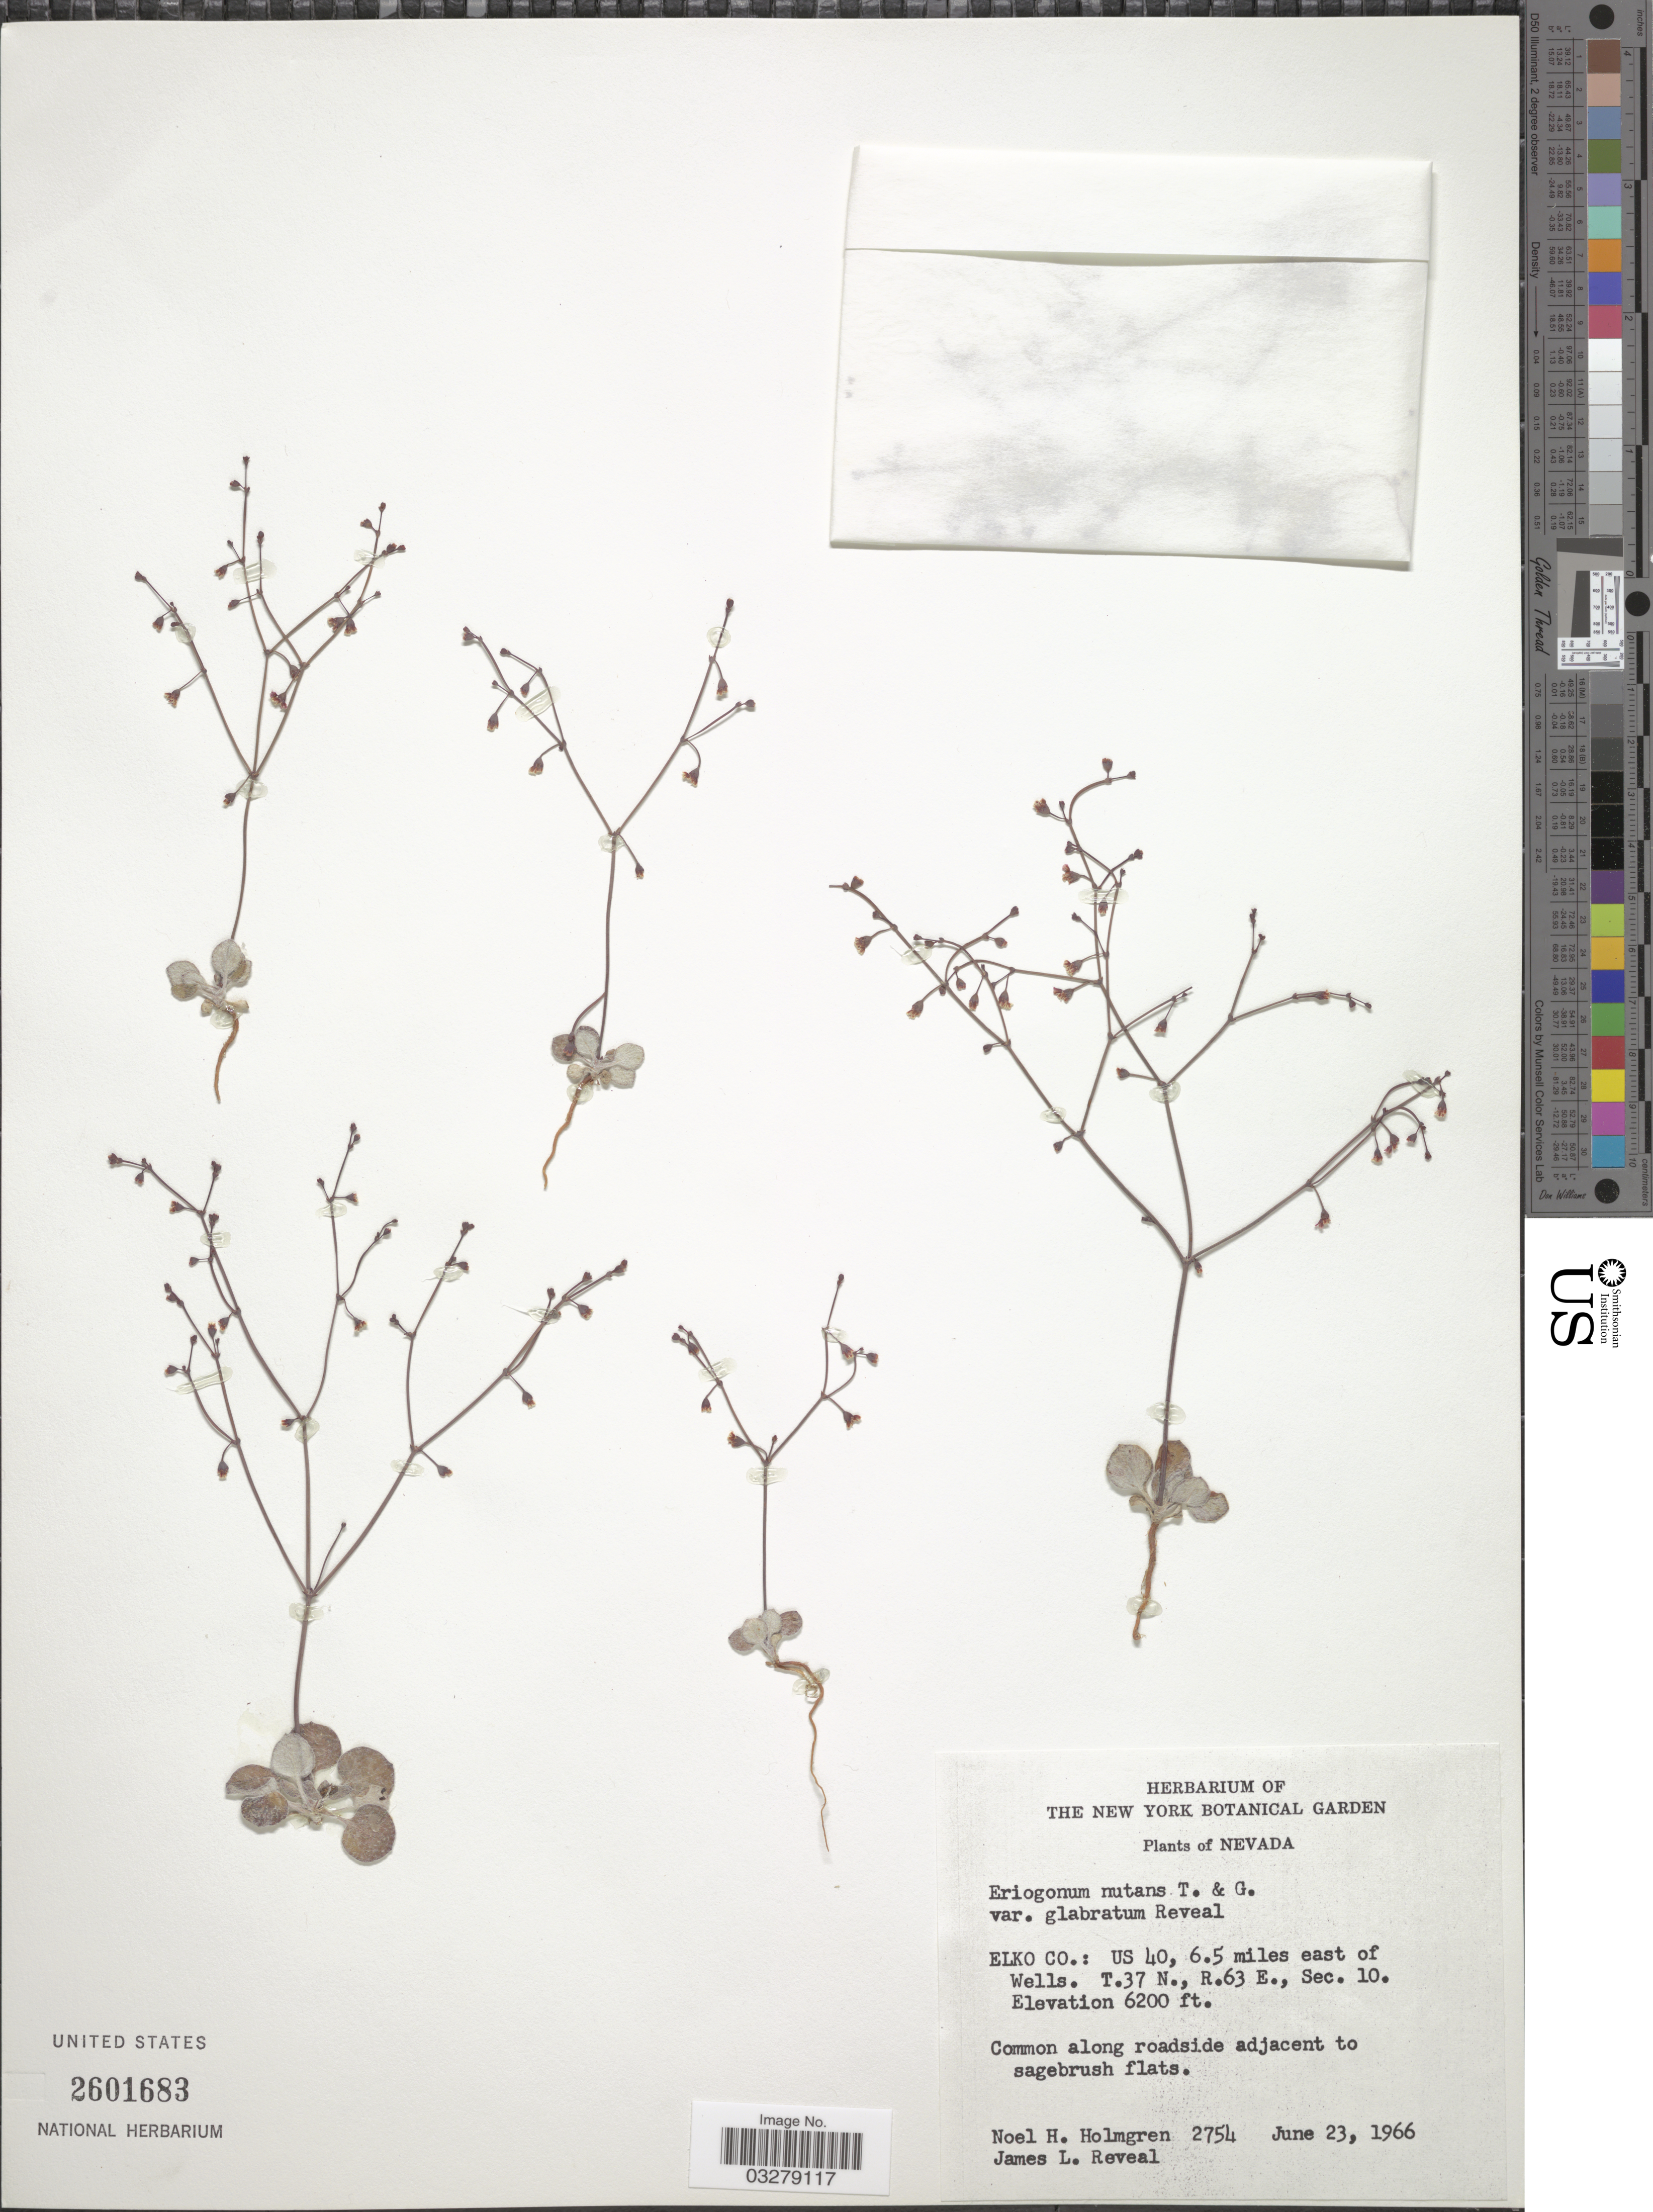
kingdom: Plantae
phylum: Tracheophyta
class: Magnoliopsida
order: Caryophyllales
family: Polygonaceae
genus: Eriogonum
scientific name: Eriogonum nutans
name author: Torr. & A. Gray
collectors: N. H. Holmgren & J. L. Reveal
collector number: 2754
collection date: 1966-06-23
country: United States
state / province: Nevada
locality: Elko Co.: US 40, 6.5 miles east of Wells. T.37N., R.63 E., Sec. 10.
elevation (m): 1890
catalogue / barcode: US 2601683